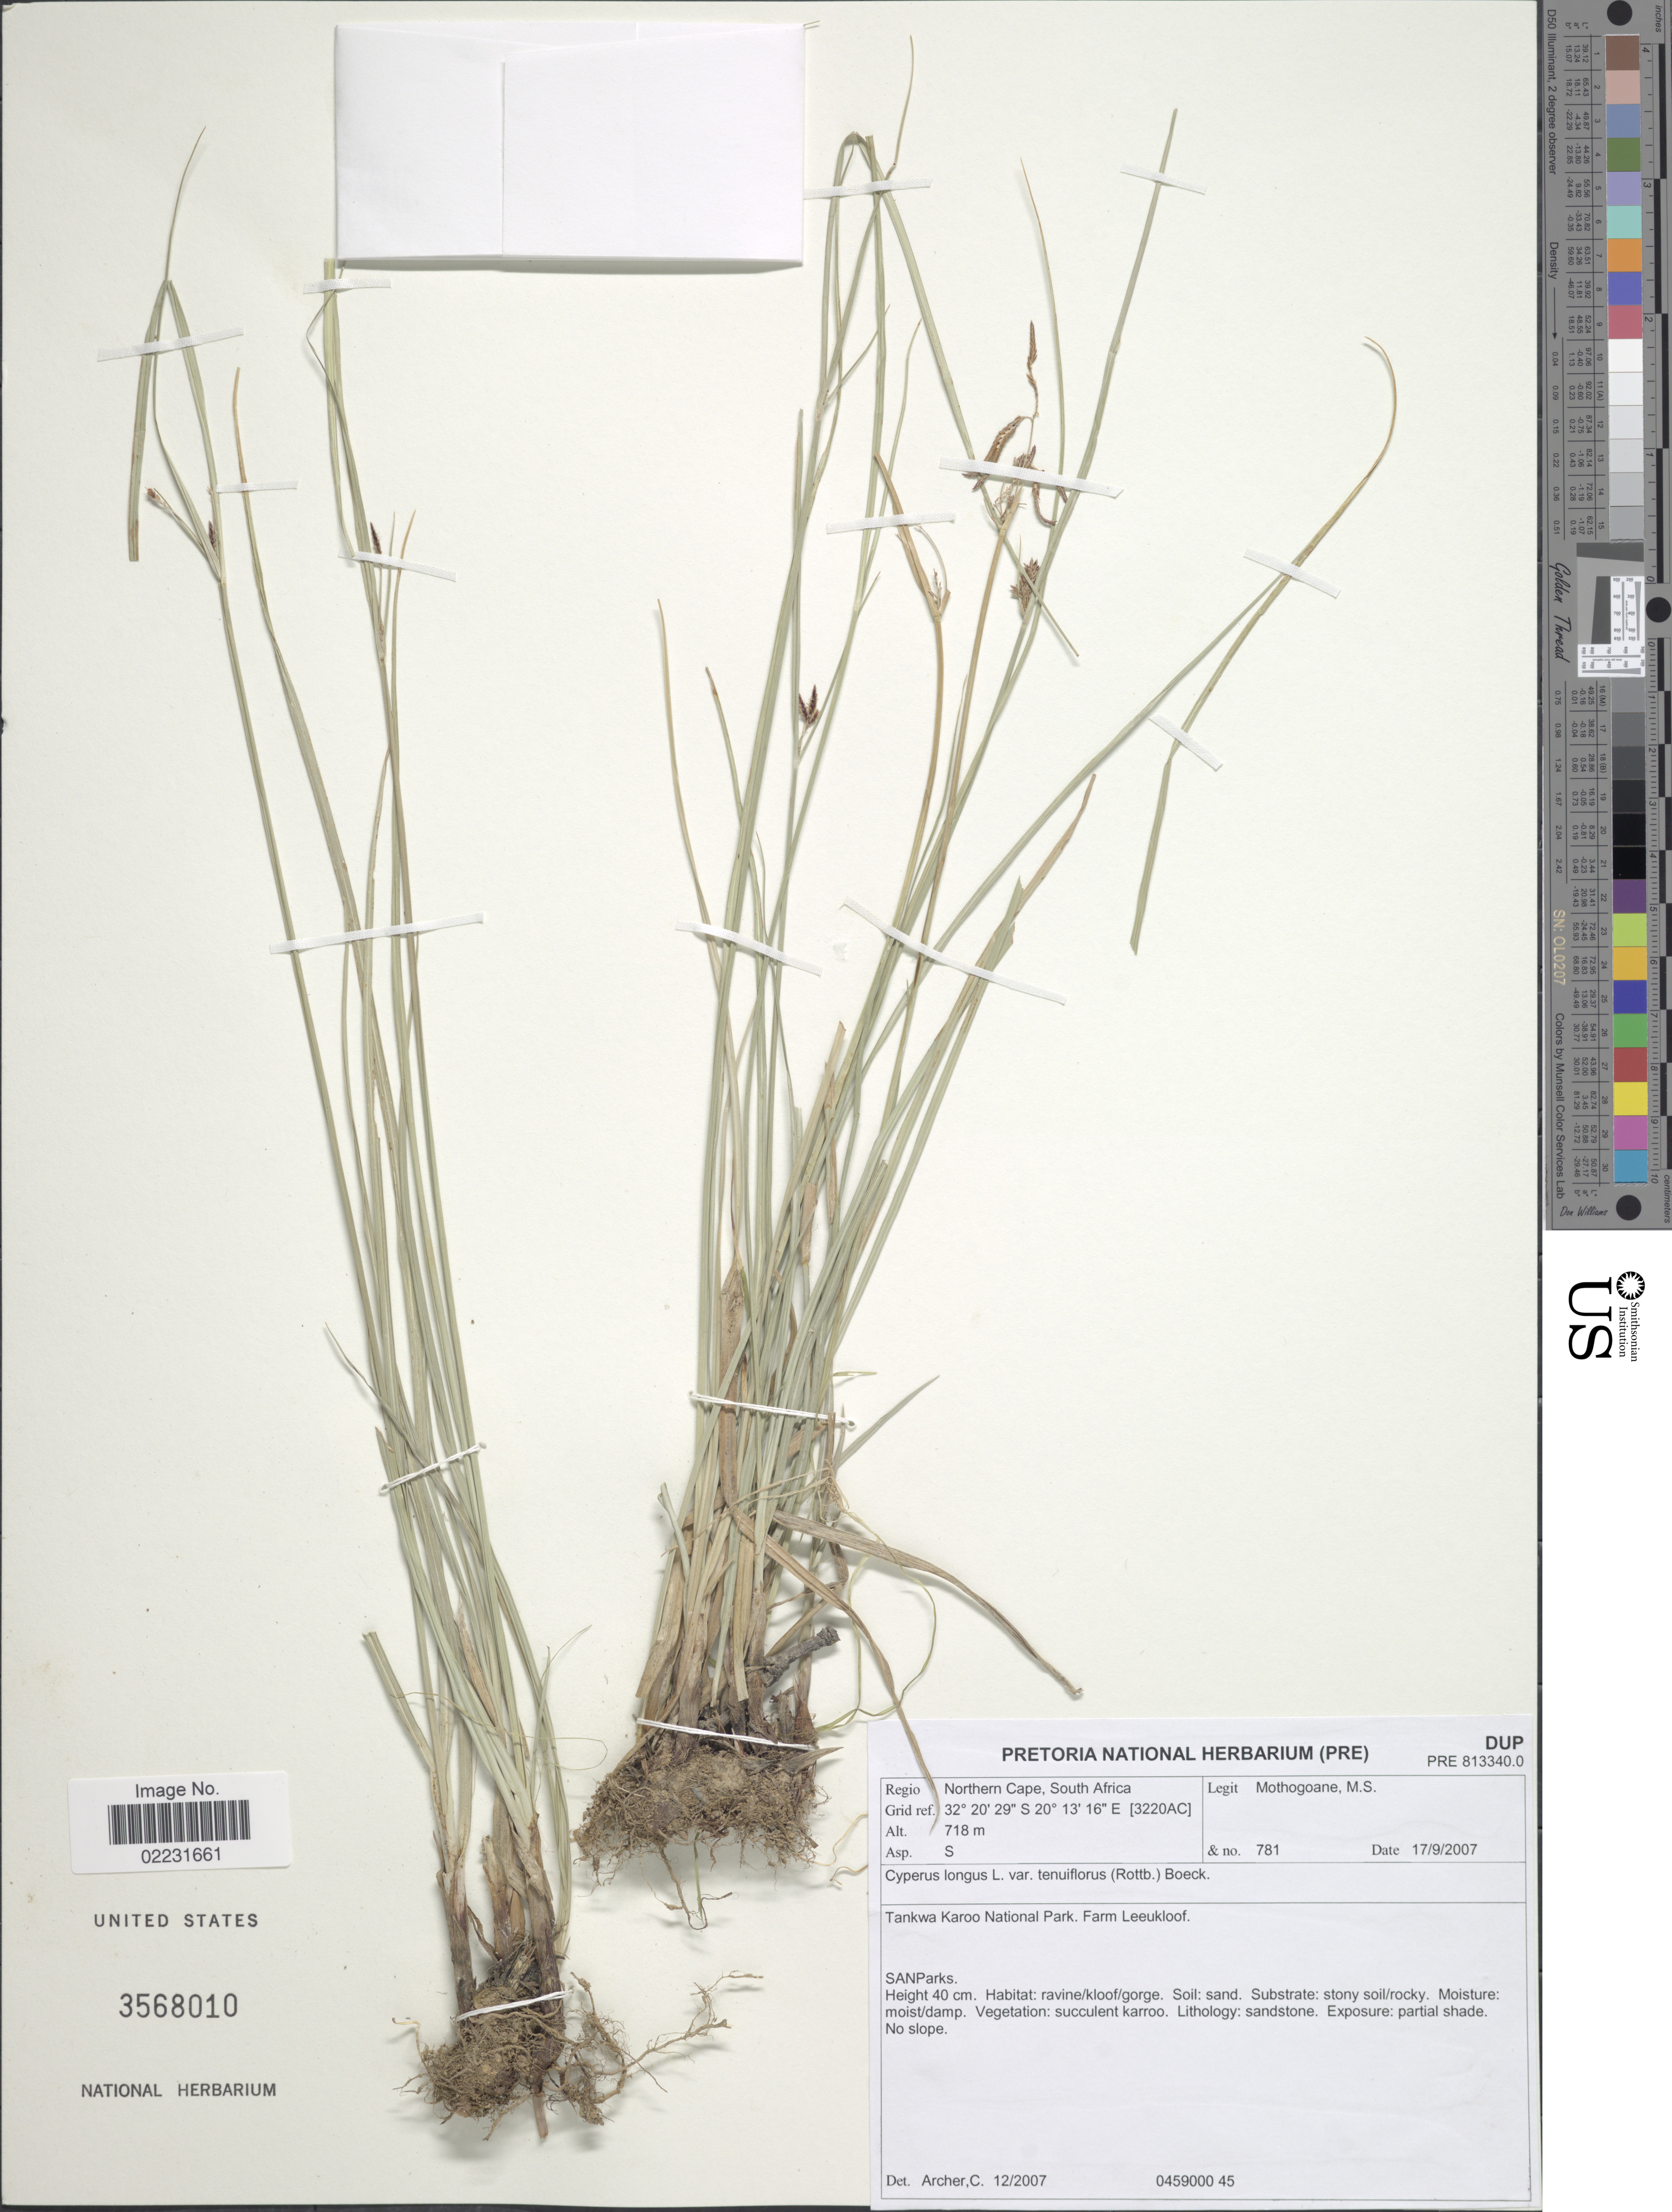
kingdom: Plantae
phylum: Tracheophyta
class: Liliopsida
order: Poales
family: Cyperaceae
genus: Cyperus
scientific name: Cyperus longus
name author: L.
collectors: M. Mothogoane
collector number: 781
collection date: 2007-09-17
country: South Africa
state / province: Northern Cape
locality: Tankwa Karro National Park, Farm Leeukloof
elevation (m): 718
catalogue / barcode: US 3568010